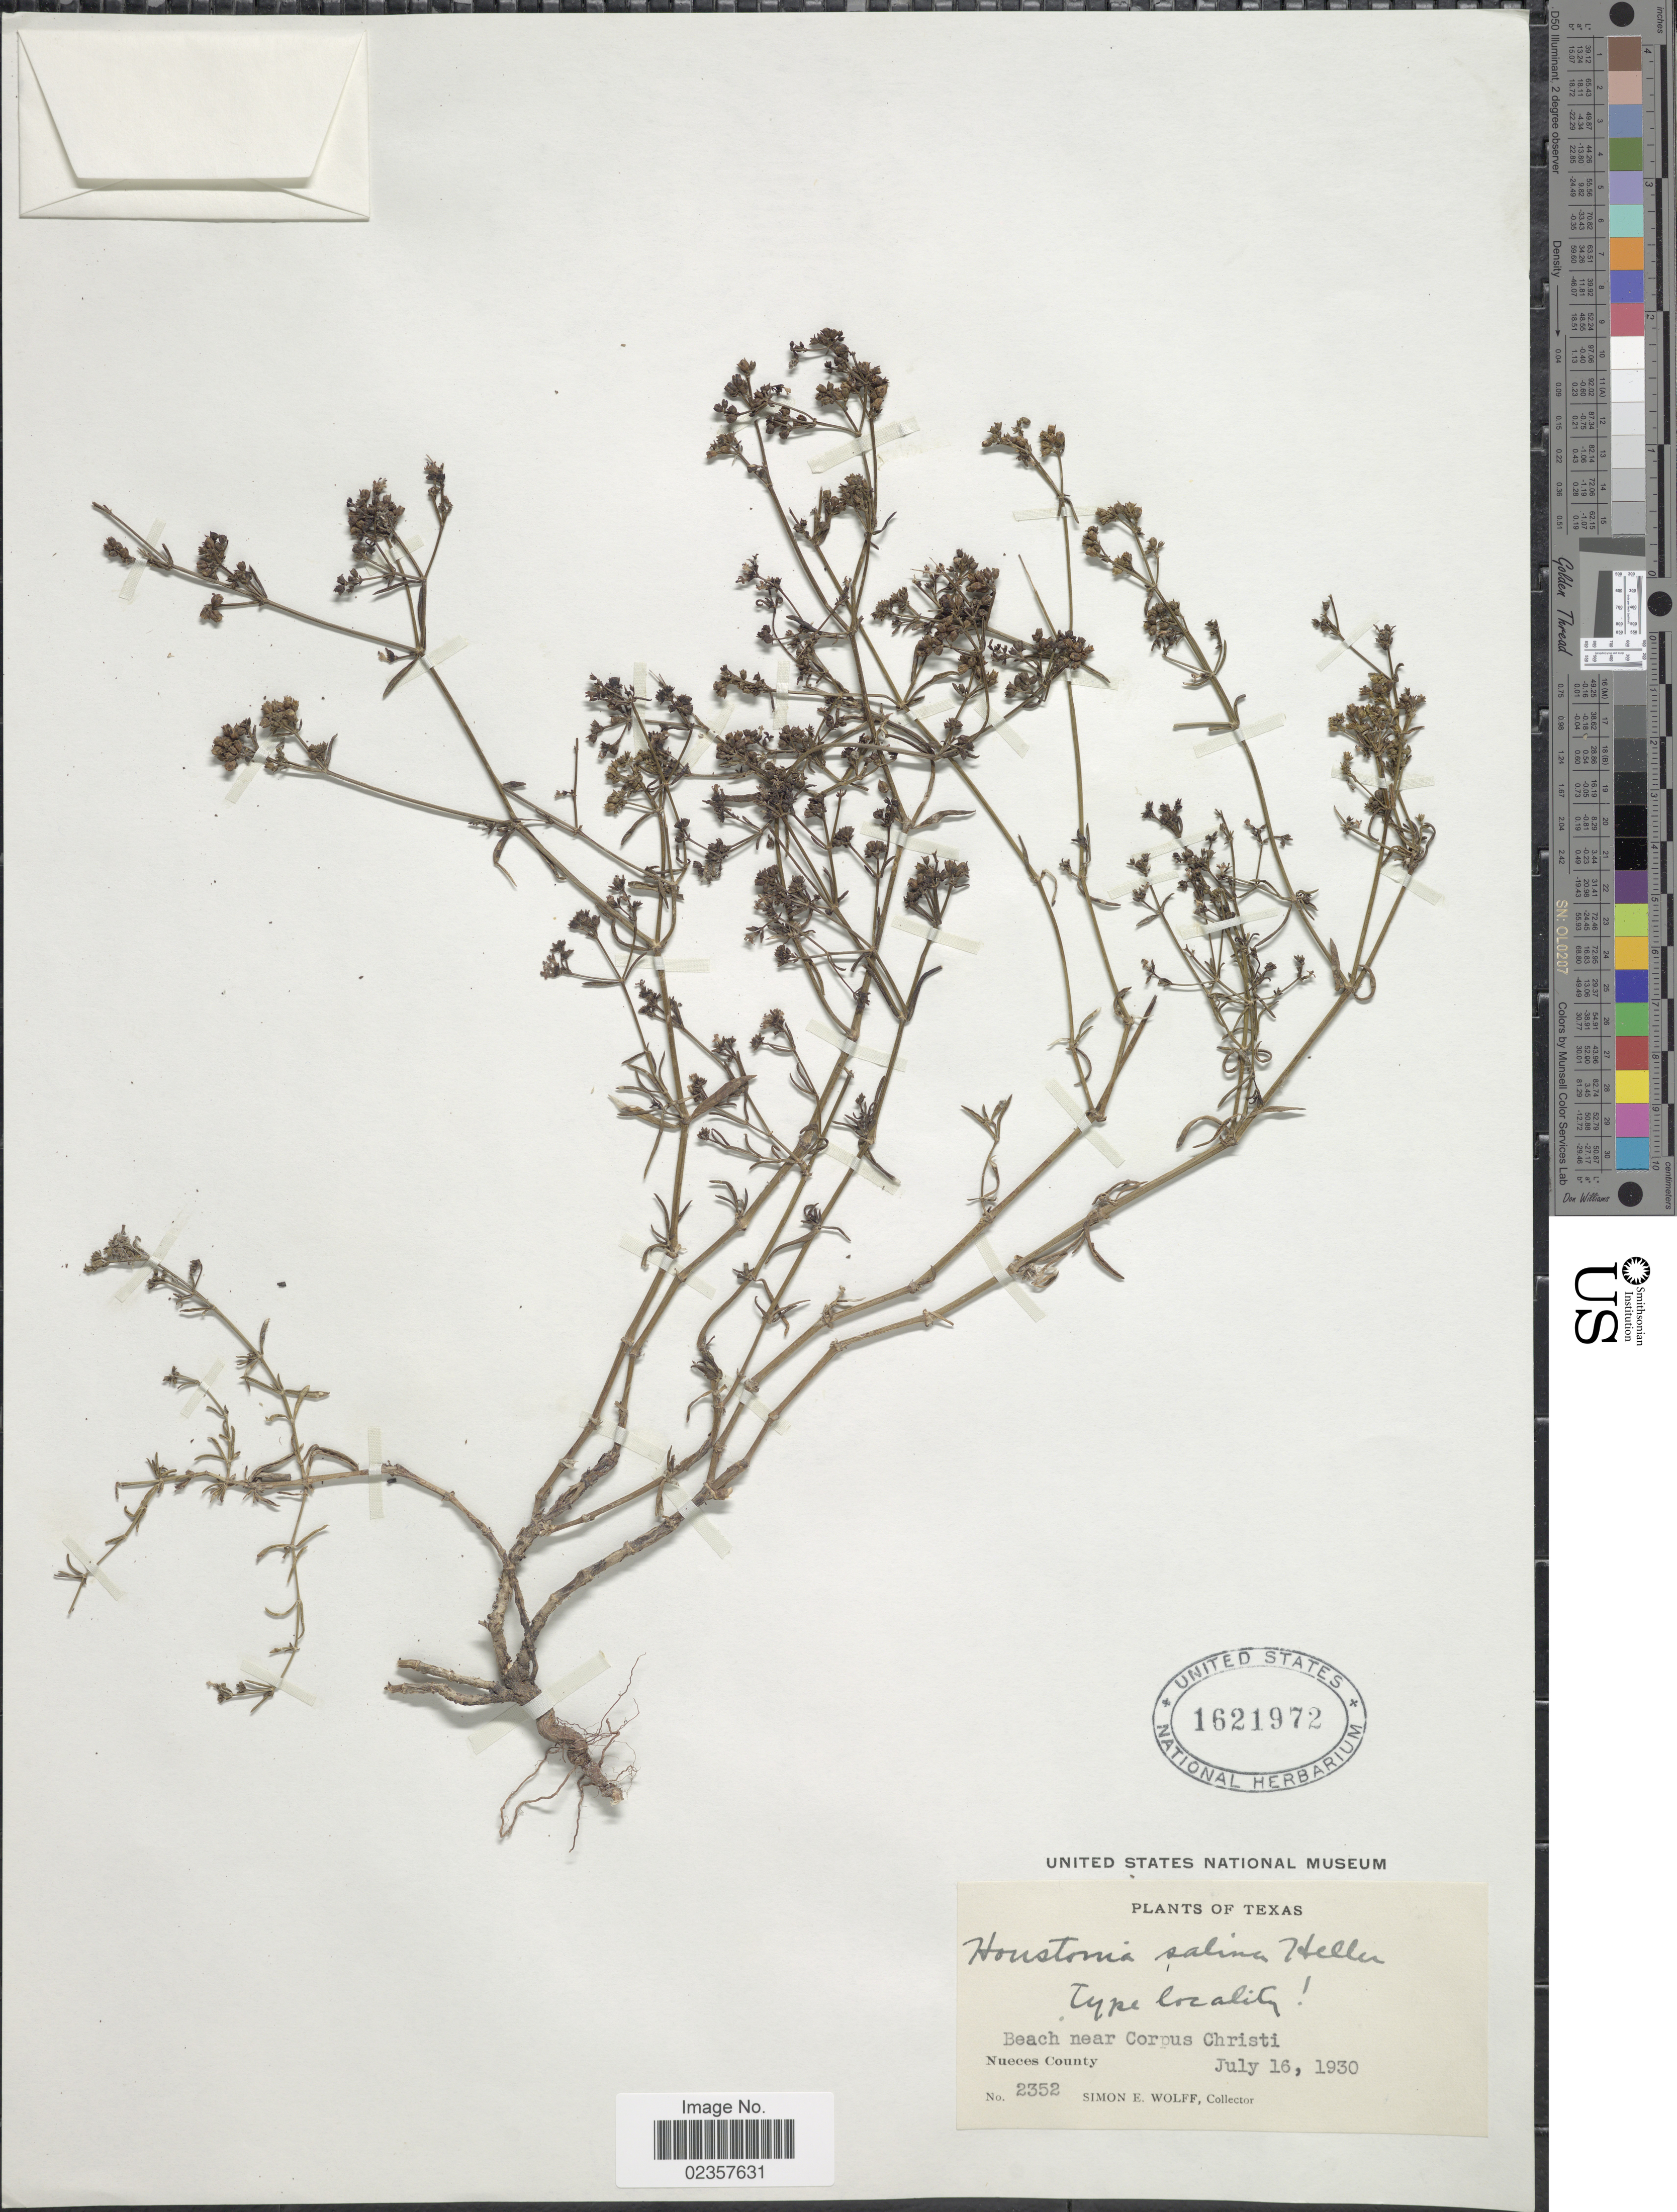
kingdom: Plantae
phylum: Tracheophyta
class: Magnoliopsida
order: Gentianales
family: Rubiaceae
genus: Houstonia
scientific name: Houstonia nigricans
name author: (Lam.) Fernald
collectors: S. E. Wolff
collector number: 2352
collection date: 1930-07-16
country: United States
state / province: Texas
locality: Beach near Corpus Christi, Nueces County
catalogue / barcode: US 1621972